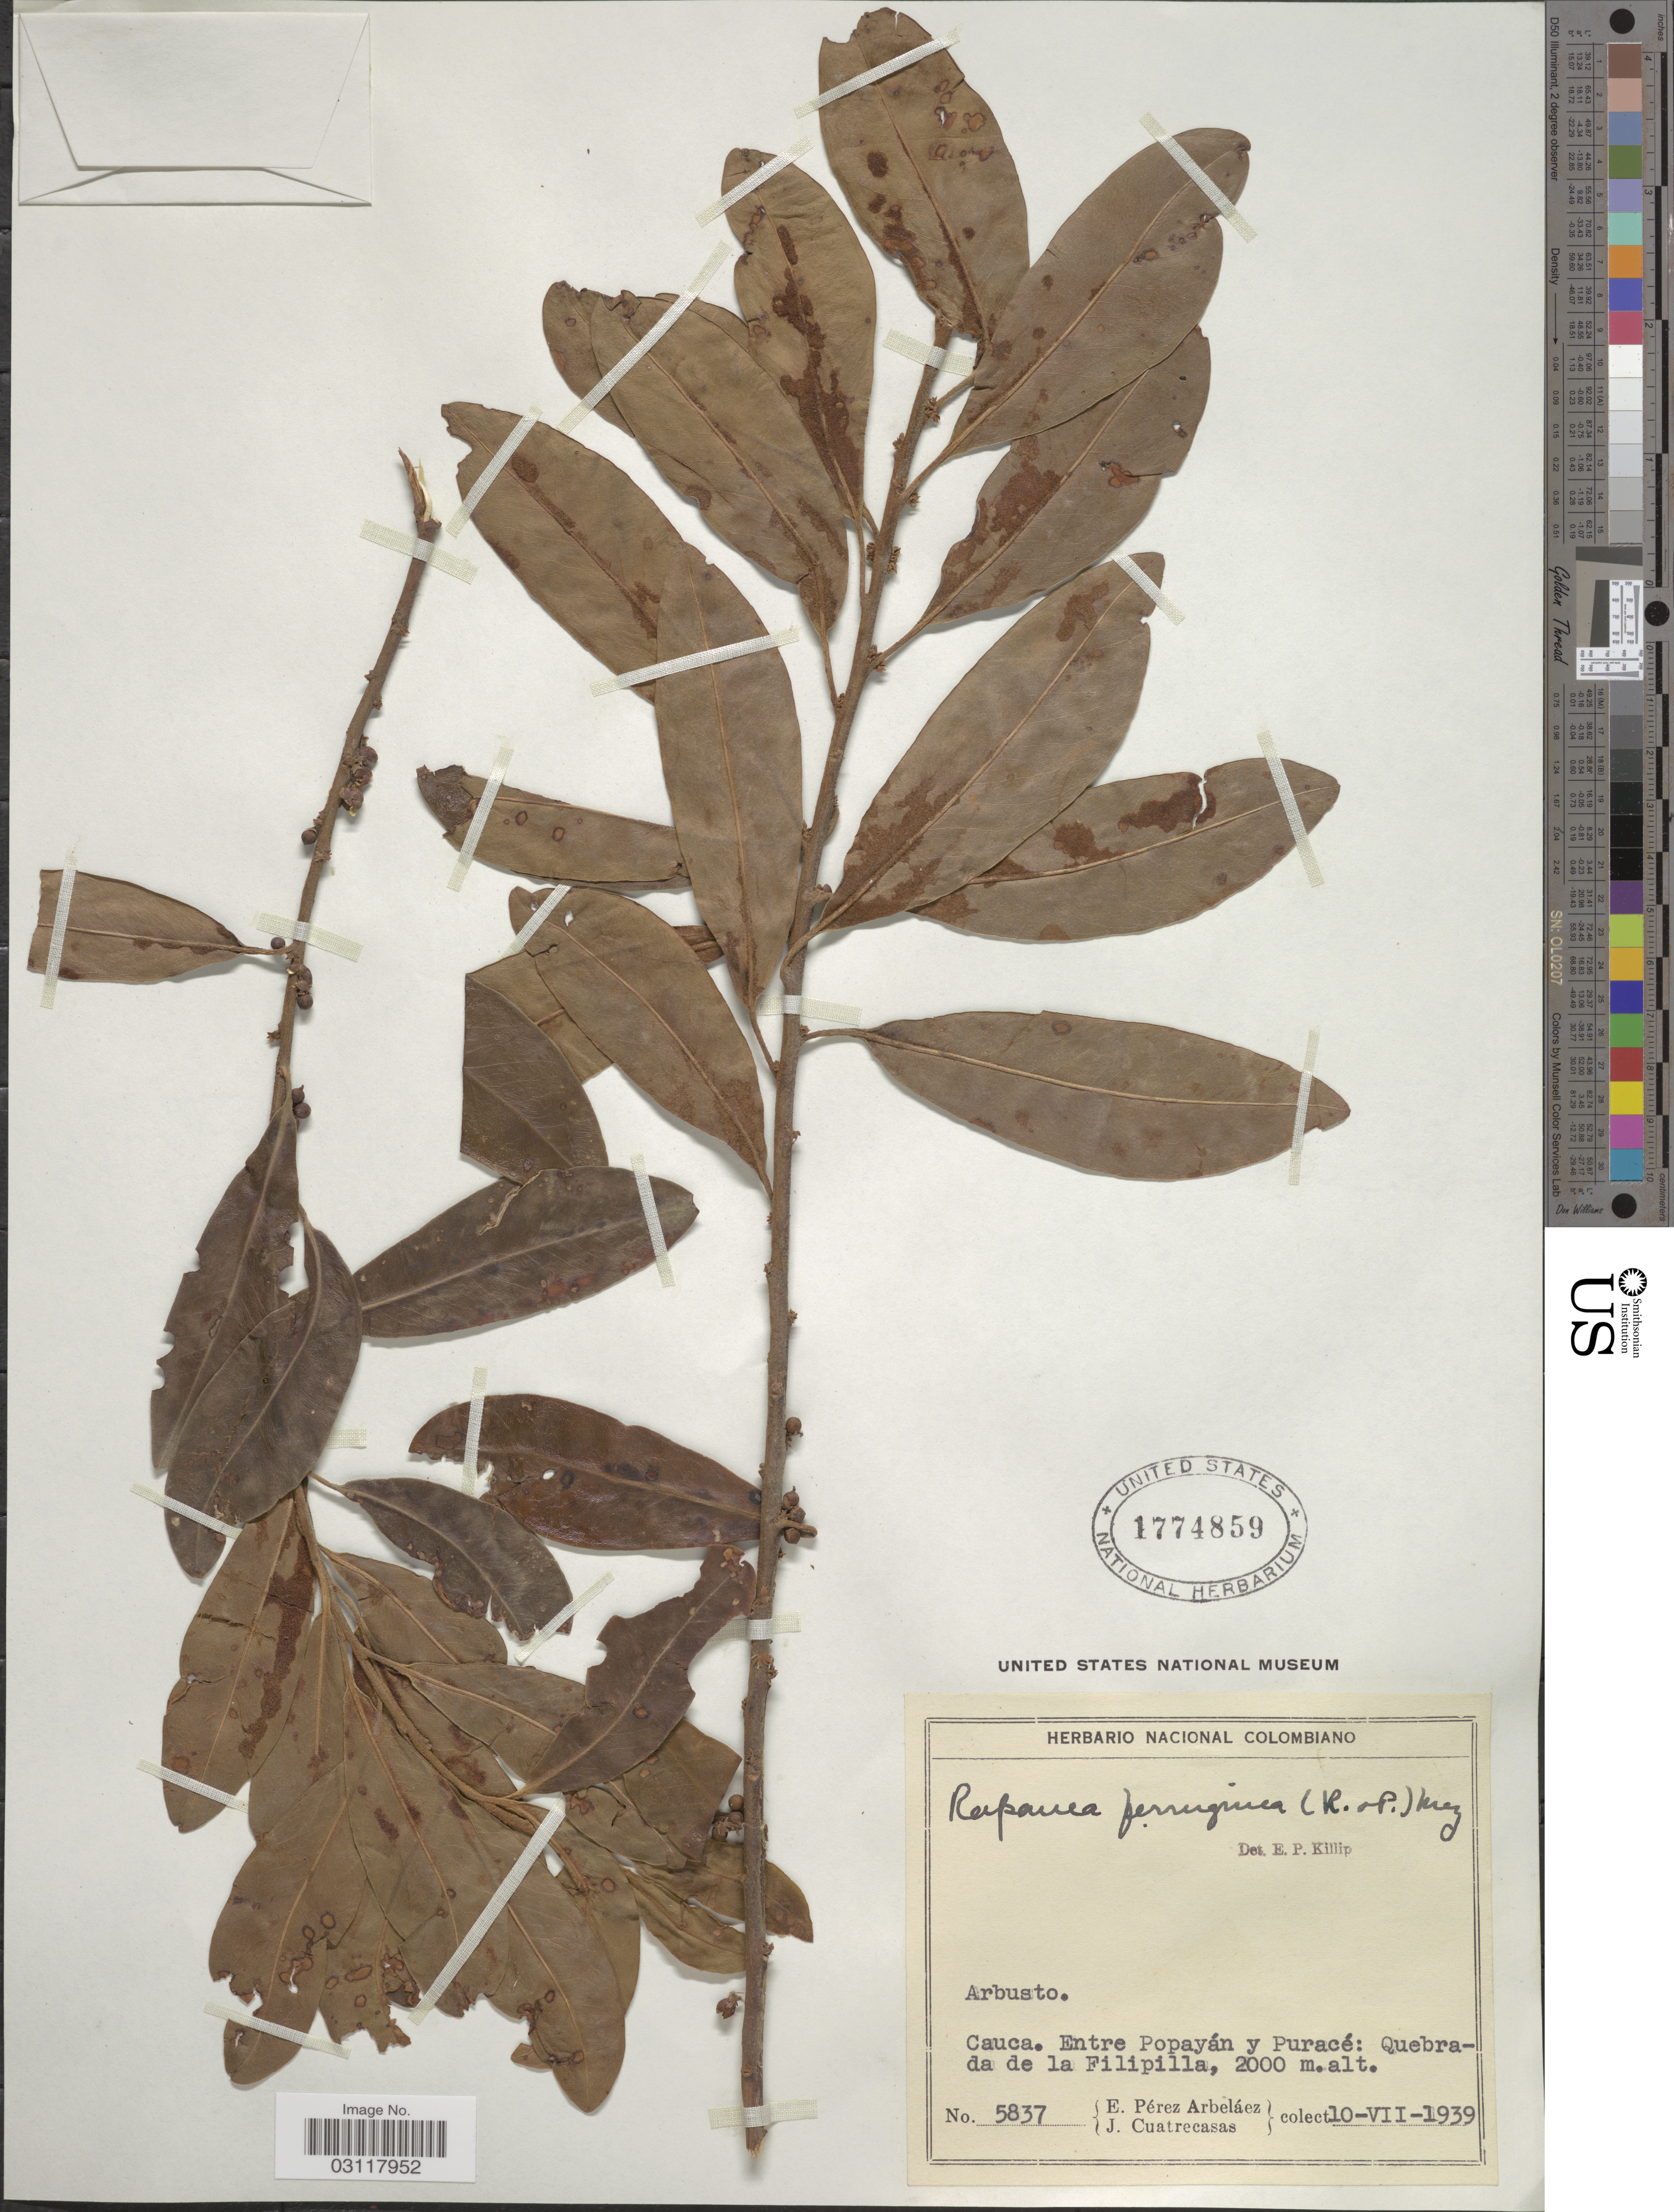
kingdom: Plantae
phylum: Tracheophyta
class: Magnoliopsida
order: Ericales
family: Primulaceae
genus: Rapanea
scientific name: Rapanea ferruginea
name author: (Ruiz & Pav.) Mez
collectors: E. Pérez Arbeláez & J. Cuatrecasas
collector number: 5837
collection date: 1939-07-10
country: Colombia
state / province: Cauca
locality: Entre Popayán y Puracé: Quebrada de la Filipilla.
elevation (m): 2000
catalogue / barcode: US 1774859